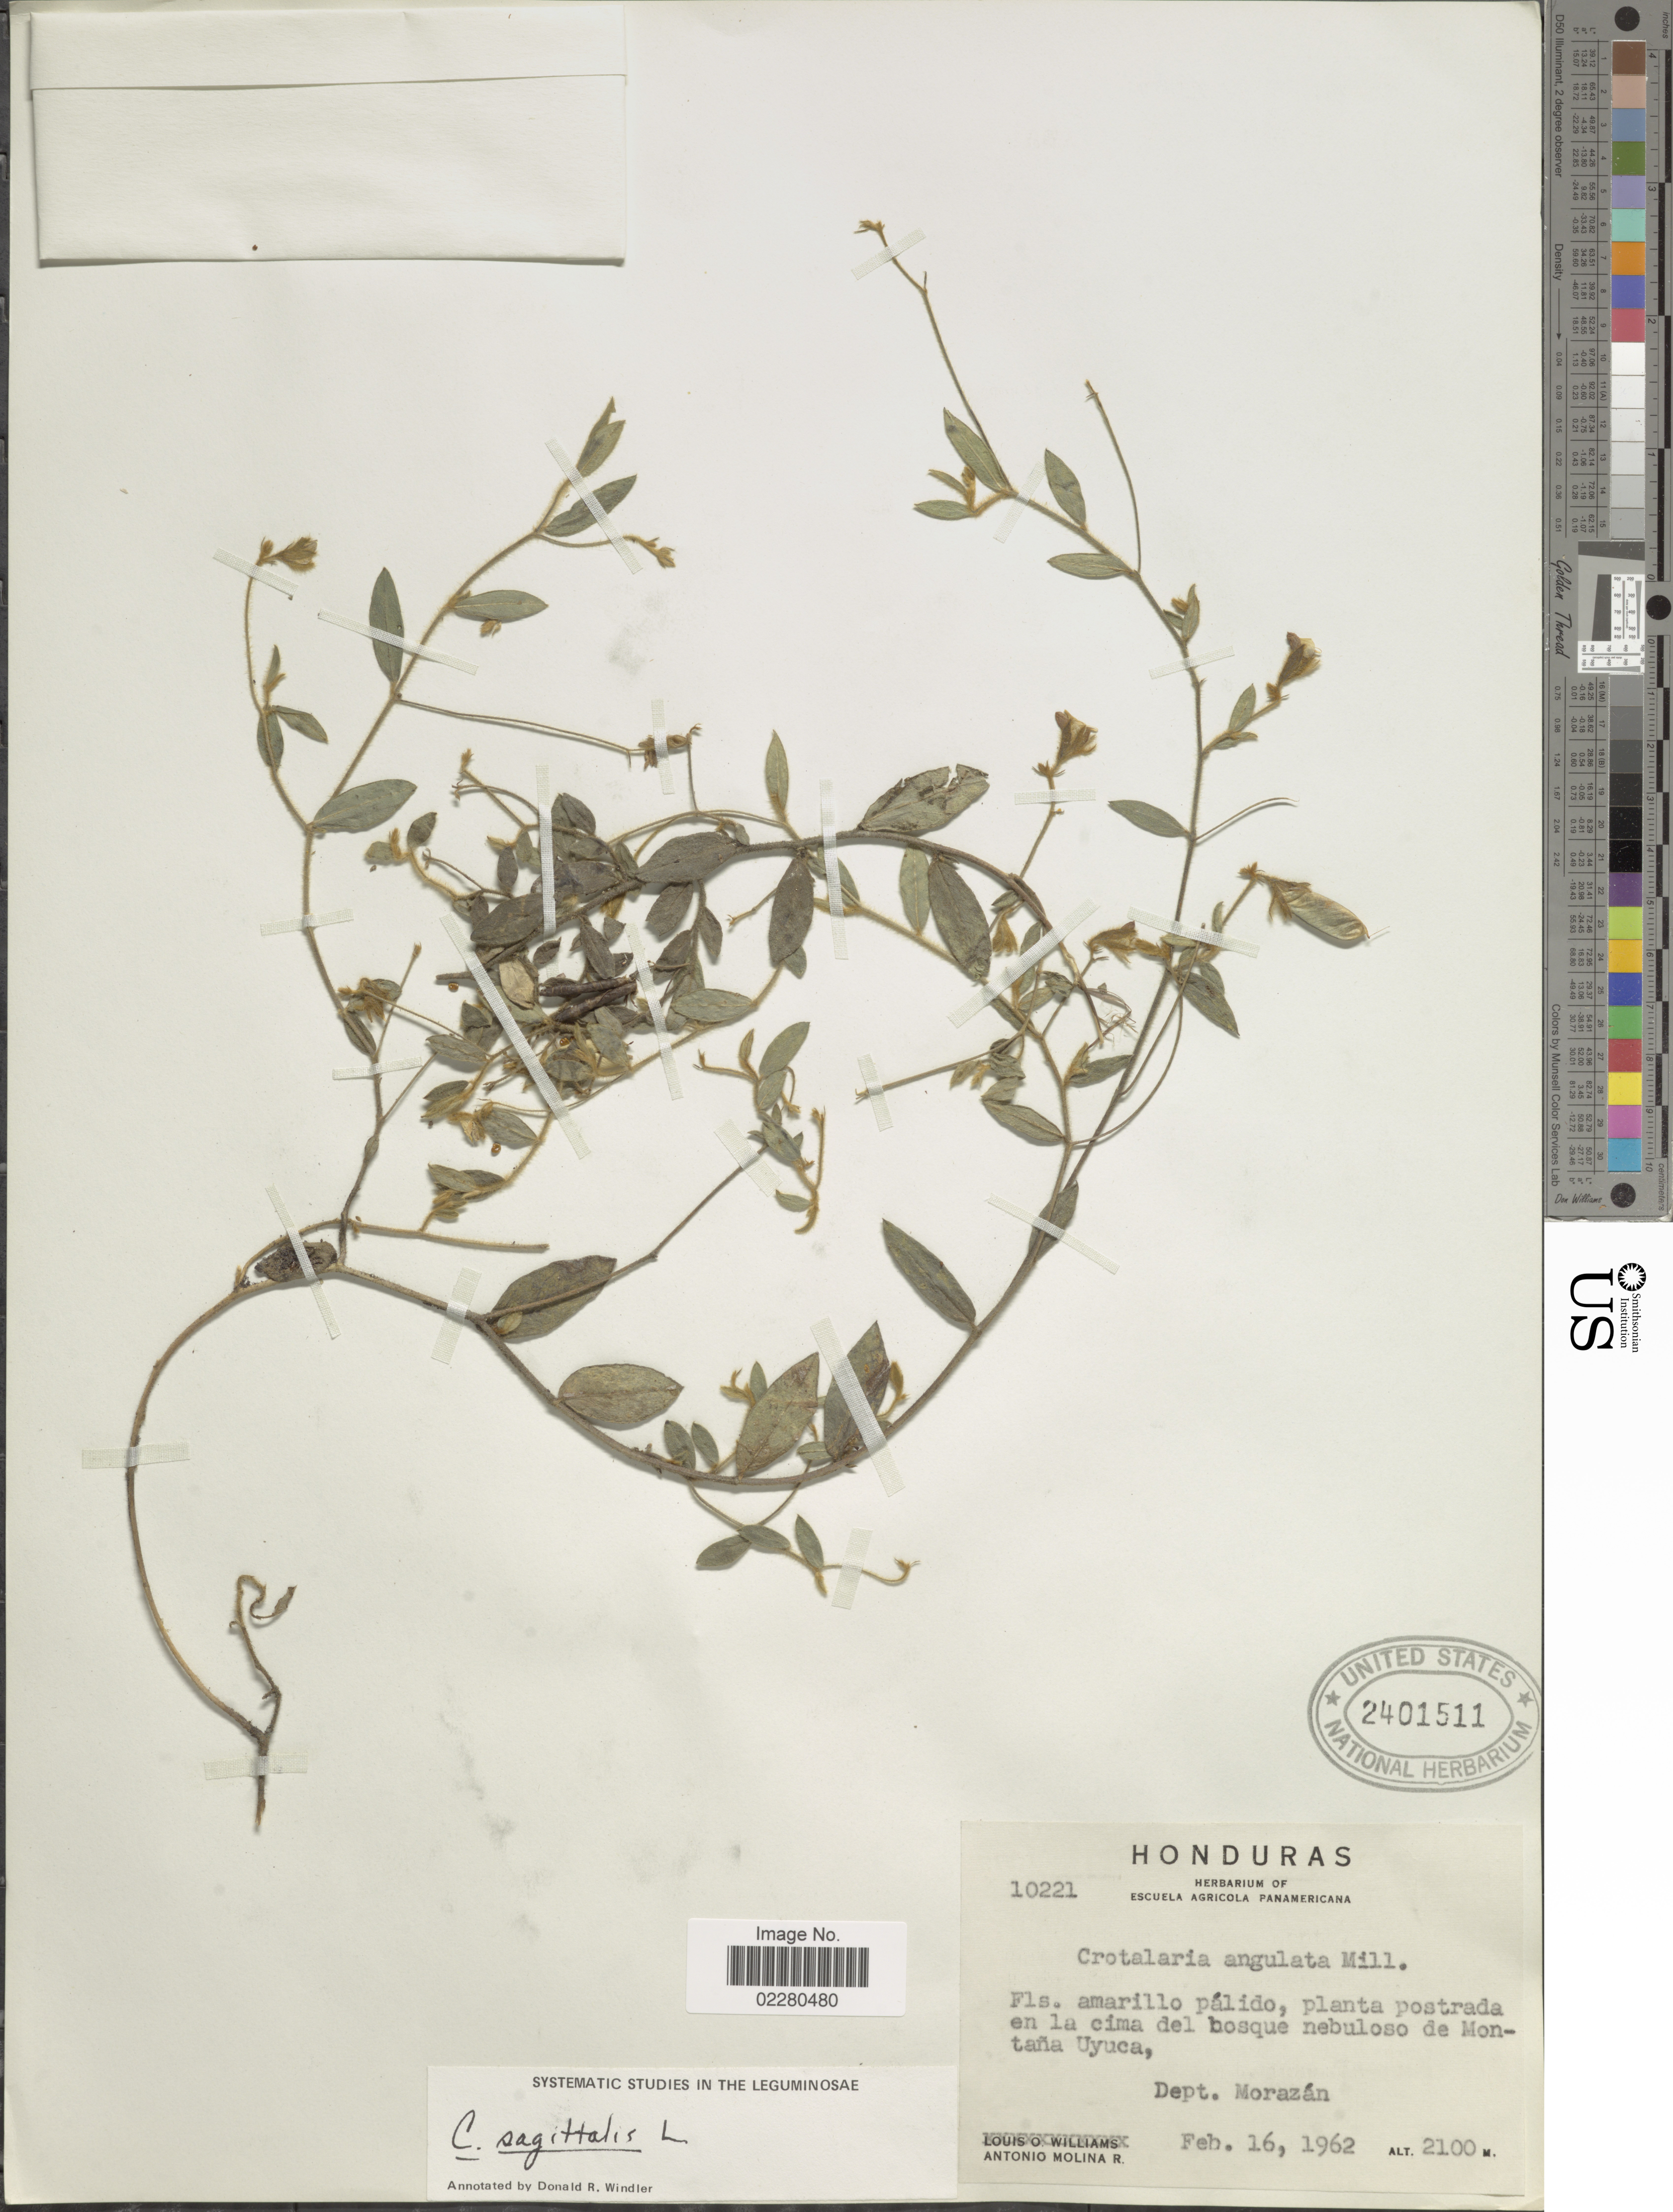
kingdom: Plantae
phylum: Tracheophyta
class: Magnoliopsida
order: Fabales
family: Fabaceae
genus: Crotalaria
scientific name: Crotalaria sagittalis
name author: L.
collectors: A. Molina R.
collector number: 10221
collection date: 1962-02-16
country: Honduras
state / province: Fco. Morazán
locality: Planta postrada en la cima del bosque nebuloso de Montaña Uyuca, Dept. Morazán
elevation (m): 2100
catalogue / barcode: US 2401511